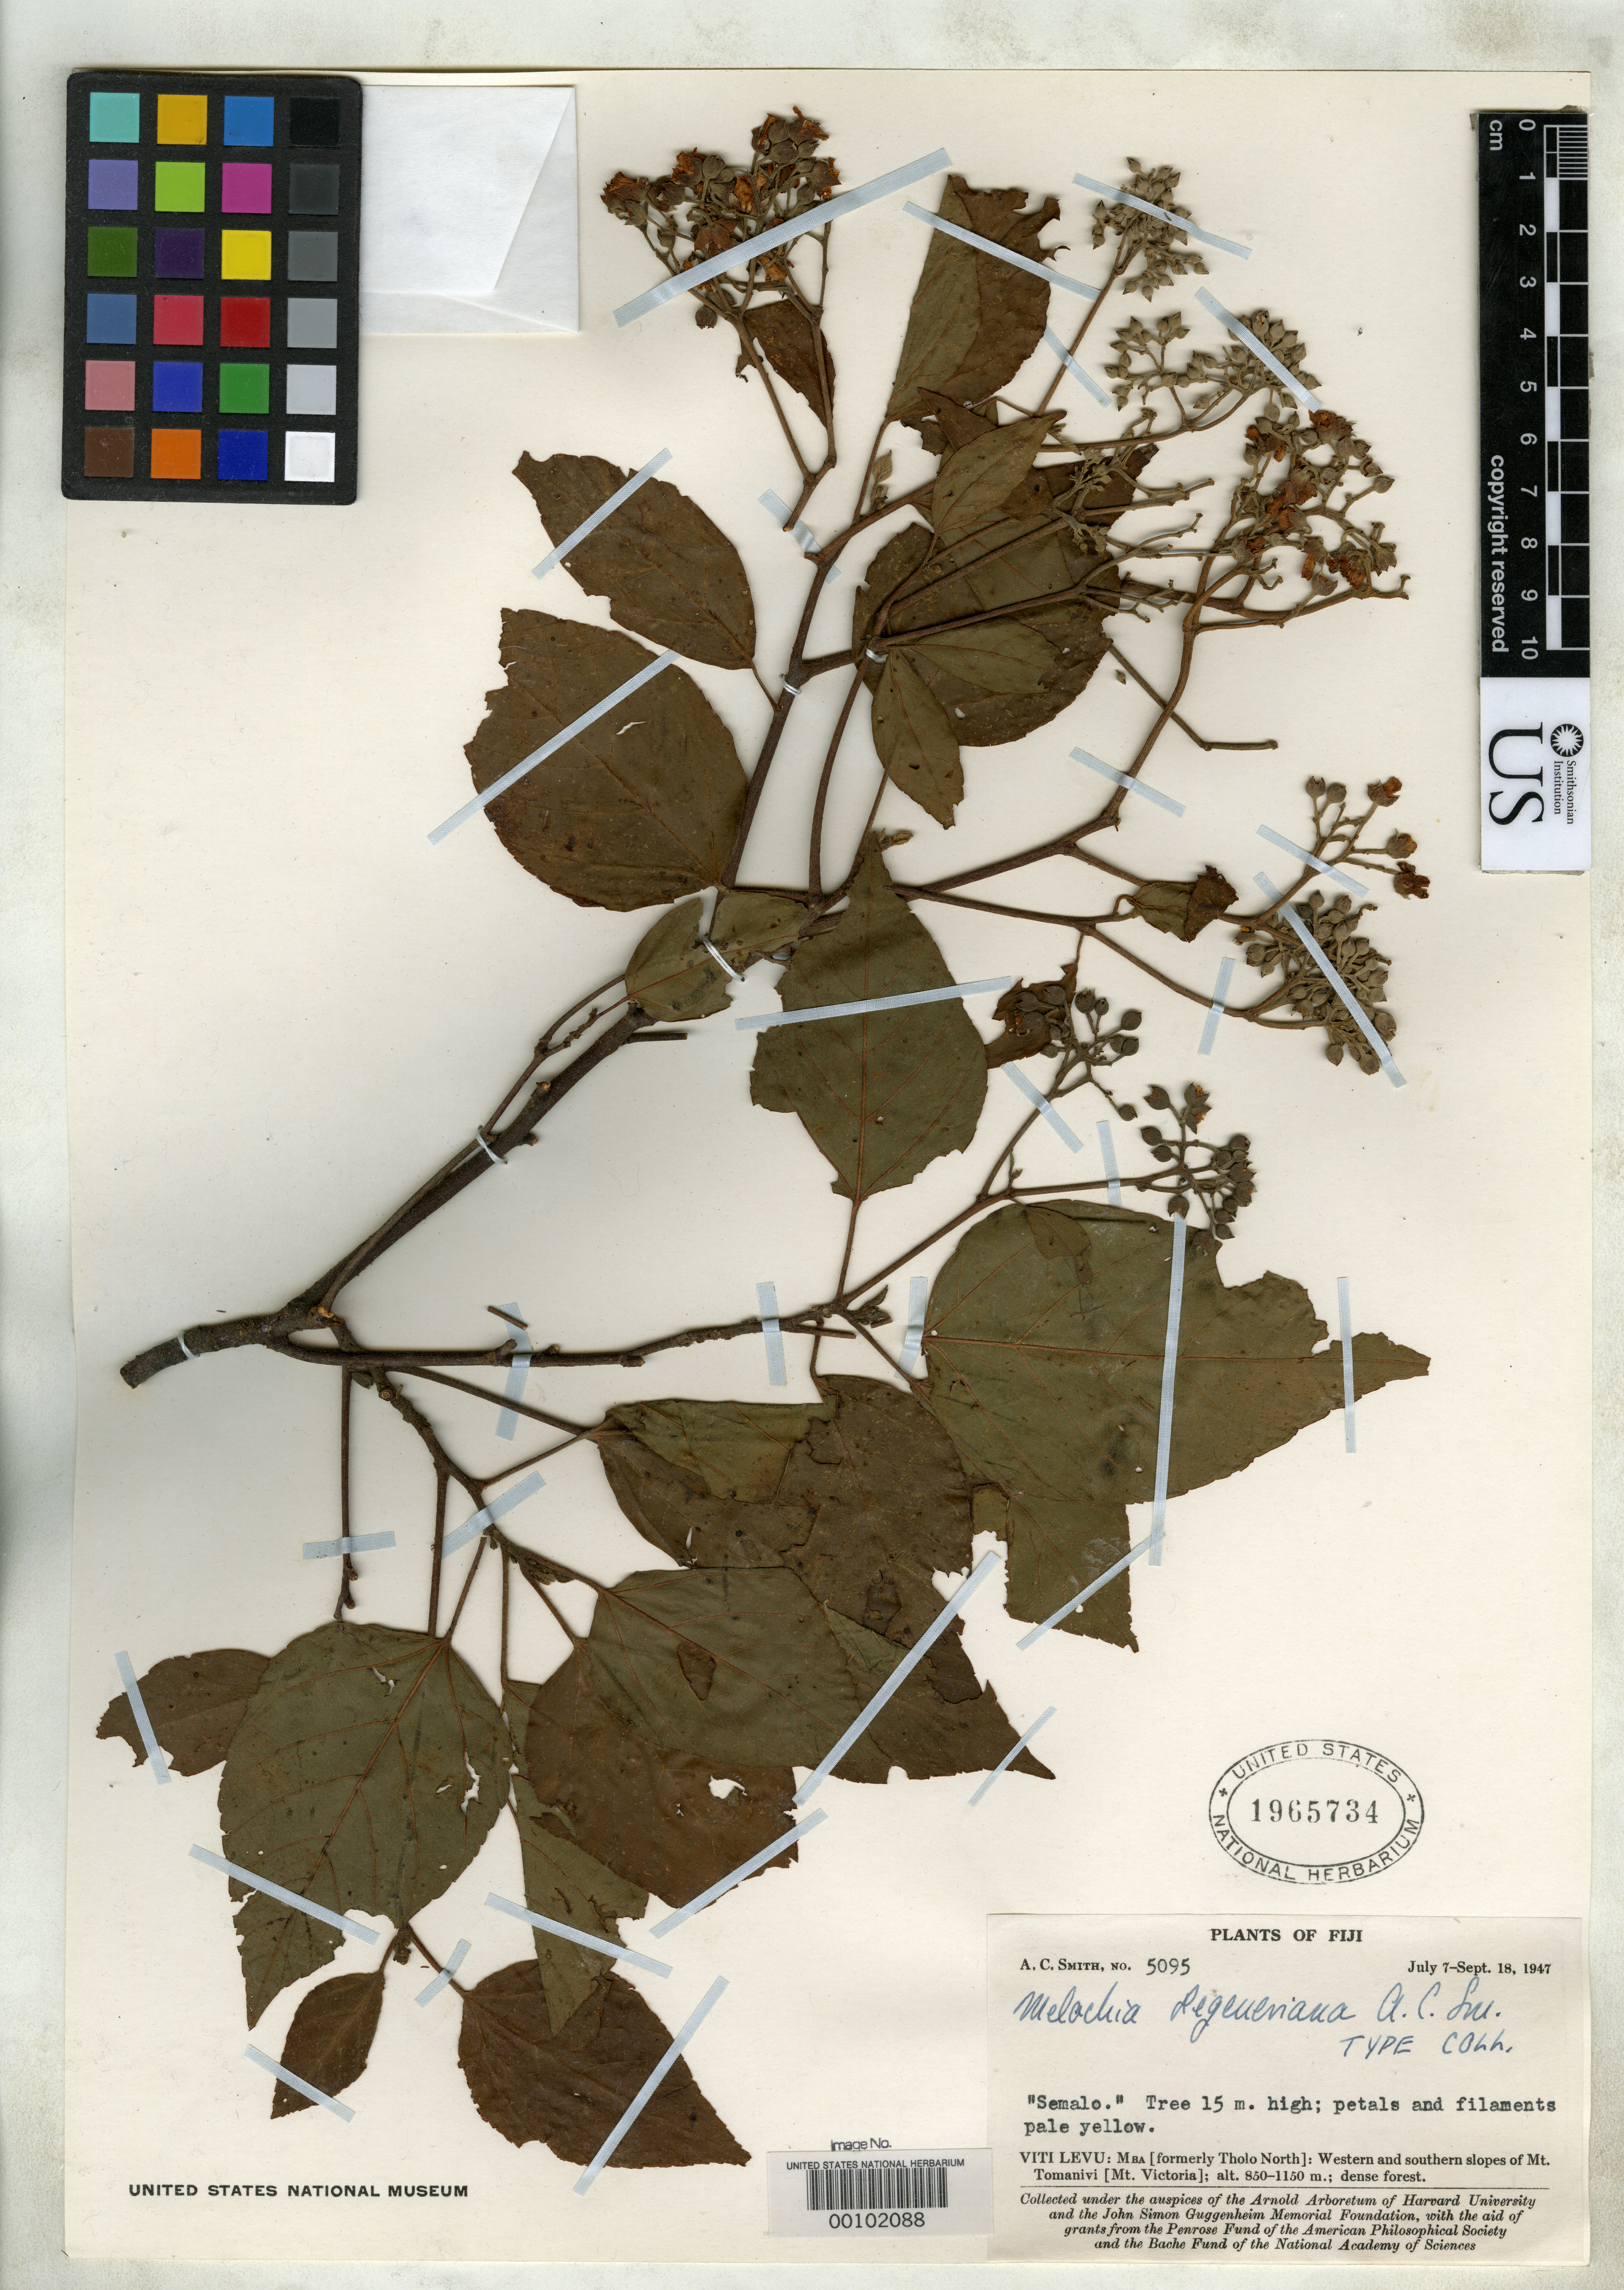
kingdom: Plantae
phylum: Tracheophyta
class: Magnoliopsida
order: Malvales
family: Malvaceae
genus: Melochia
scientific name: Melochia degeneriana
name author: A.C. Sm.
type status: Isotype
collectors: A. C. Smith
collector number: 5095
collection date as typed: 07 Jul 1947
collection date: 1947-07-07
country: Fiji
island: Viti Levu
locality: W slopes of Mt. Tomaniru (Mt. Victoria). [Viti Levu Group]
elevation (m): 850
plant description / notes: Additional type material (wood sample USw42862) filed separately.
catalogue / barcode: US 1965734